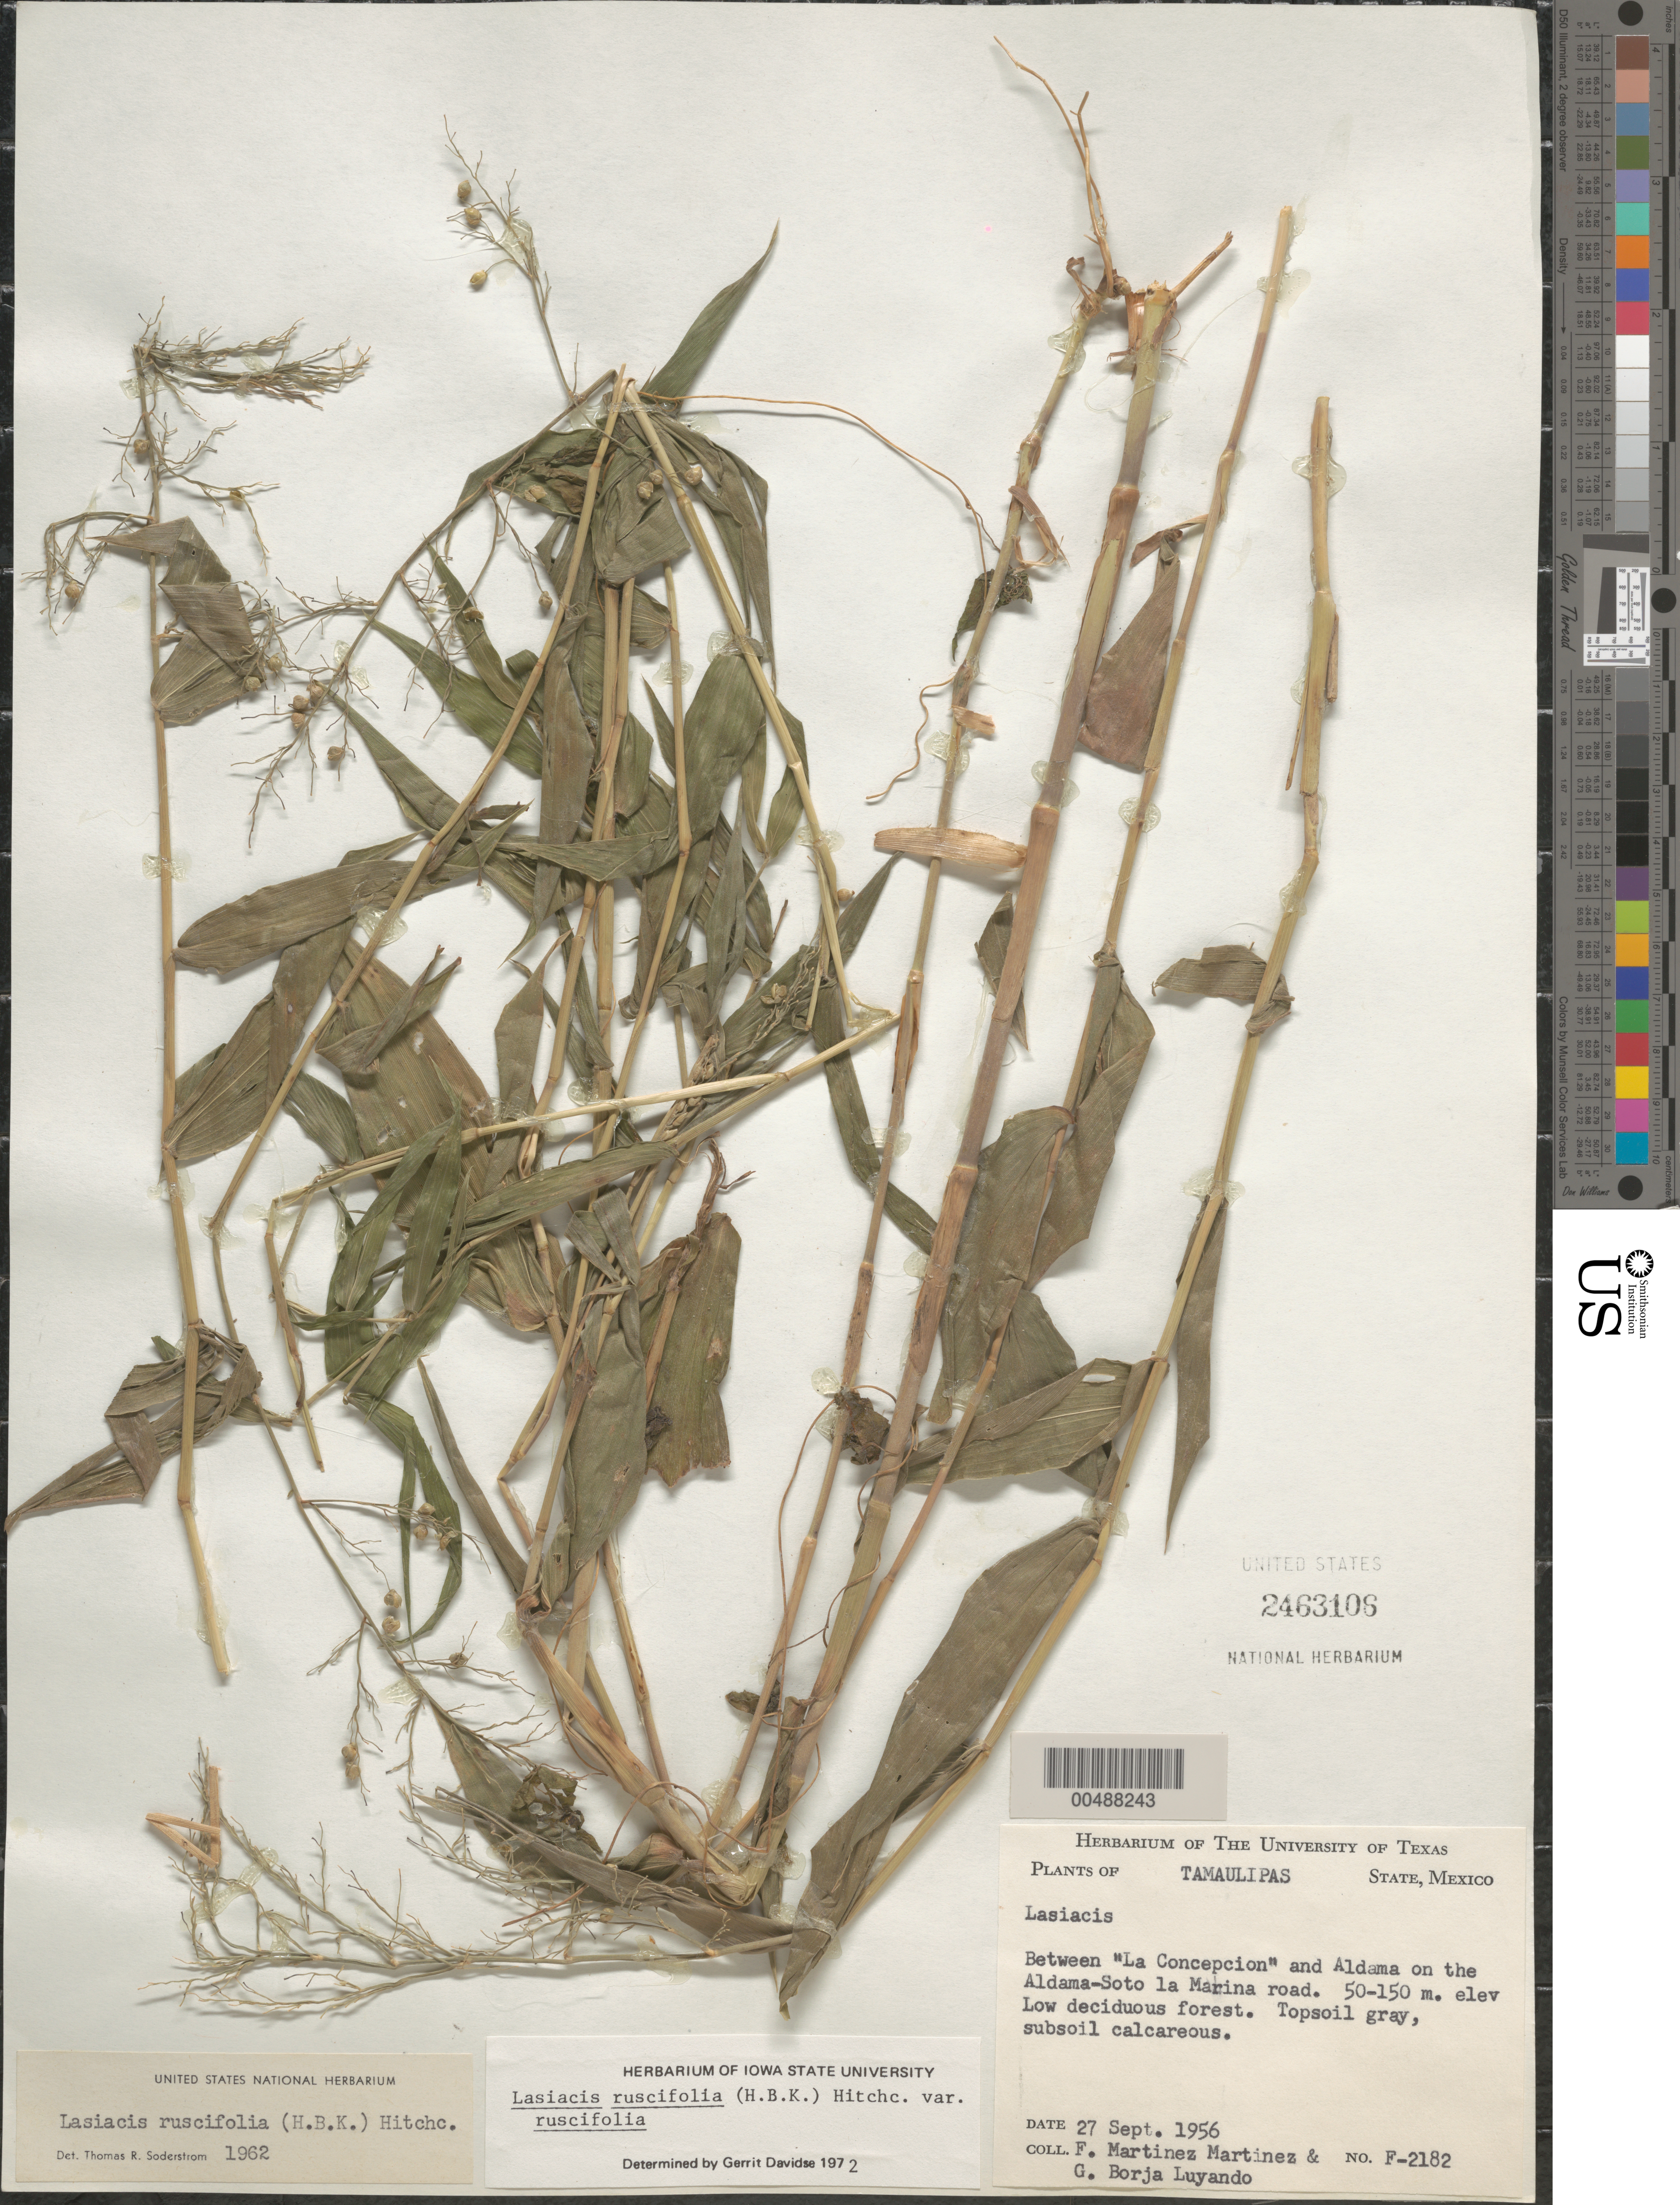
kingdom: Plantae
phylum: Tracheophyta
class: Liliopsida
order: Poales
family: Poaceae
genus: Lasiacis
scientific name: Lasiacis ruscifolia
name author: (Kunth) Hitchc.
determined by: Davidse, Gerrit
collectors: F. Martinez-M. & G. Borja-Luyando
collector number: F-2182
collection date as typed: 27 Sep 1956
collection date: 1956-09-27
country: Mexico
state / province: Tamaulipas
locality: Between La Concepcion & Aldama on the Aldama-Soto la Marina rd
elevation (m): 50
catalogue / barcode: US 2463106